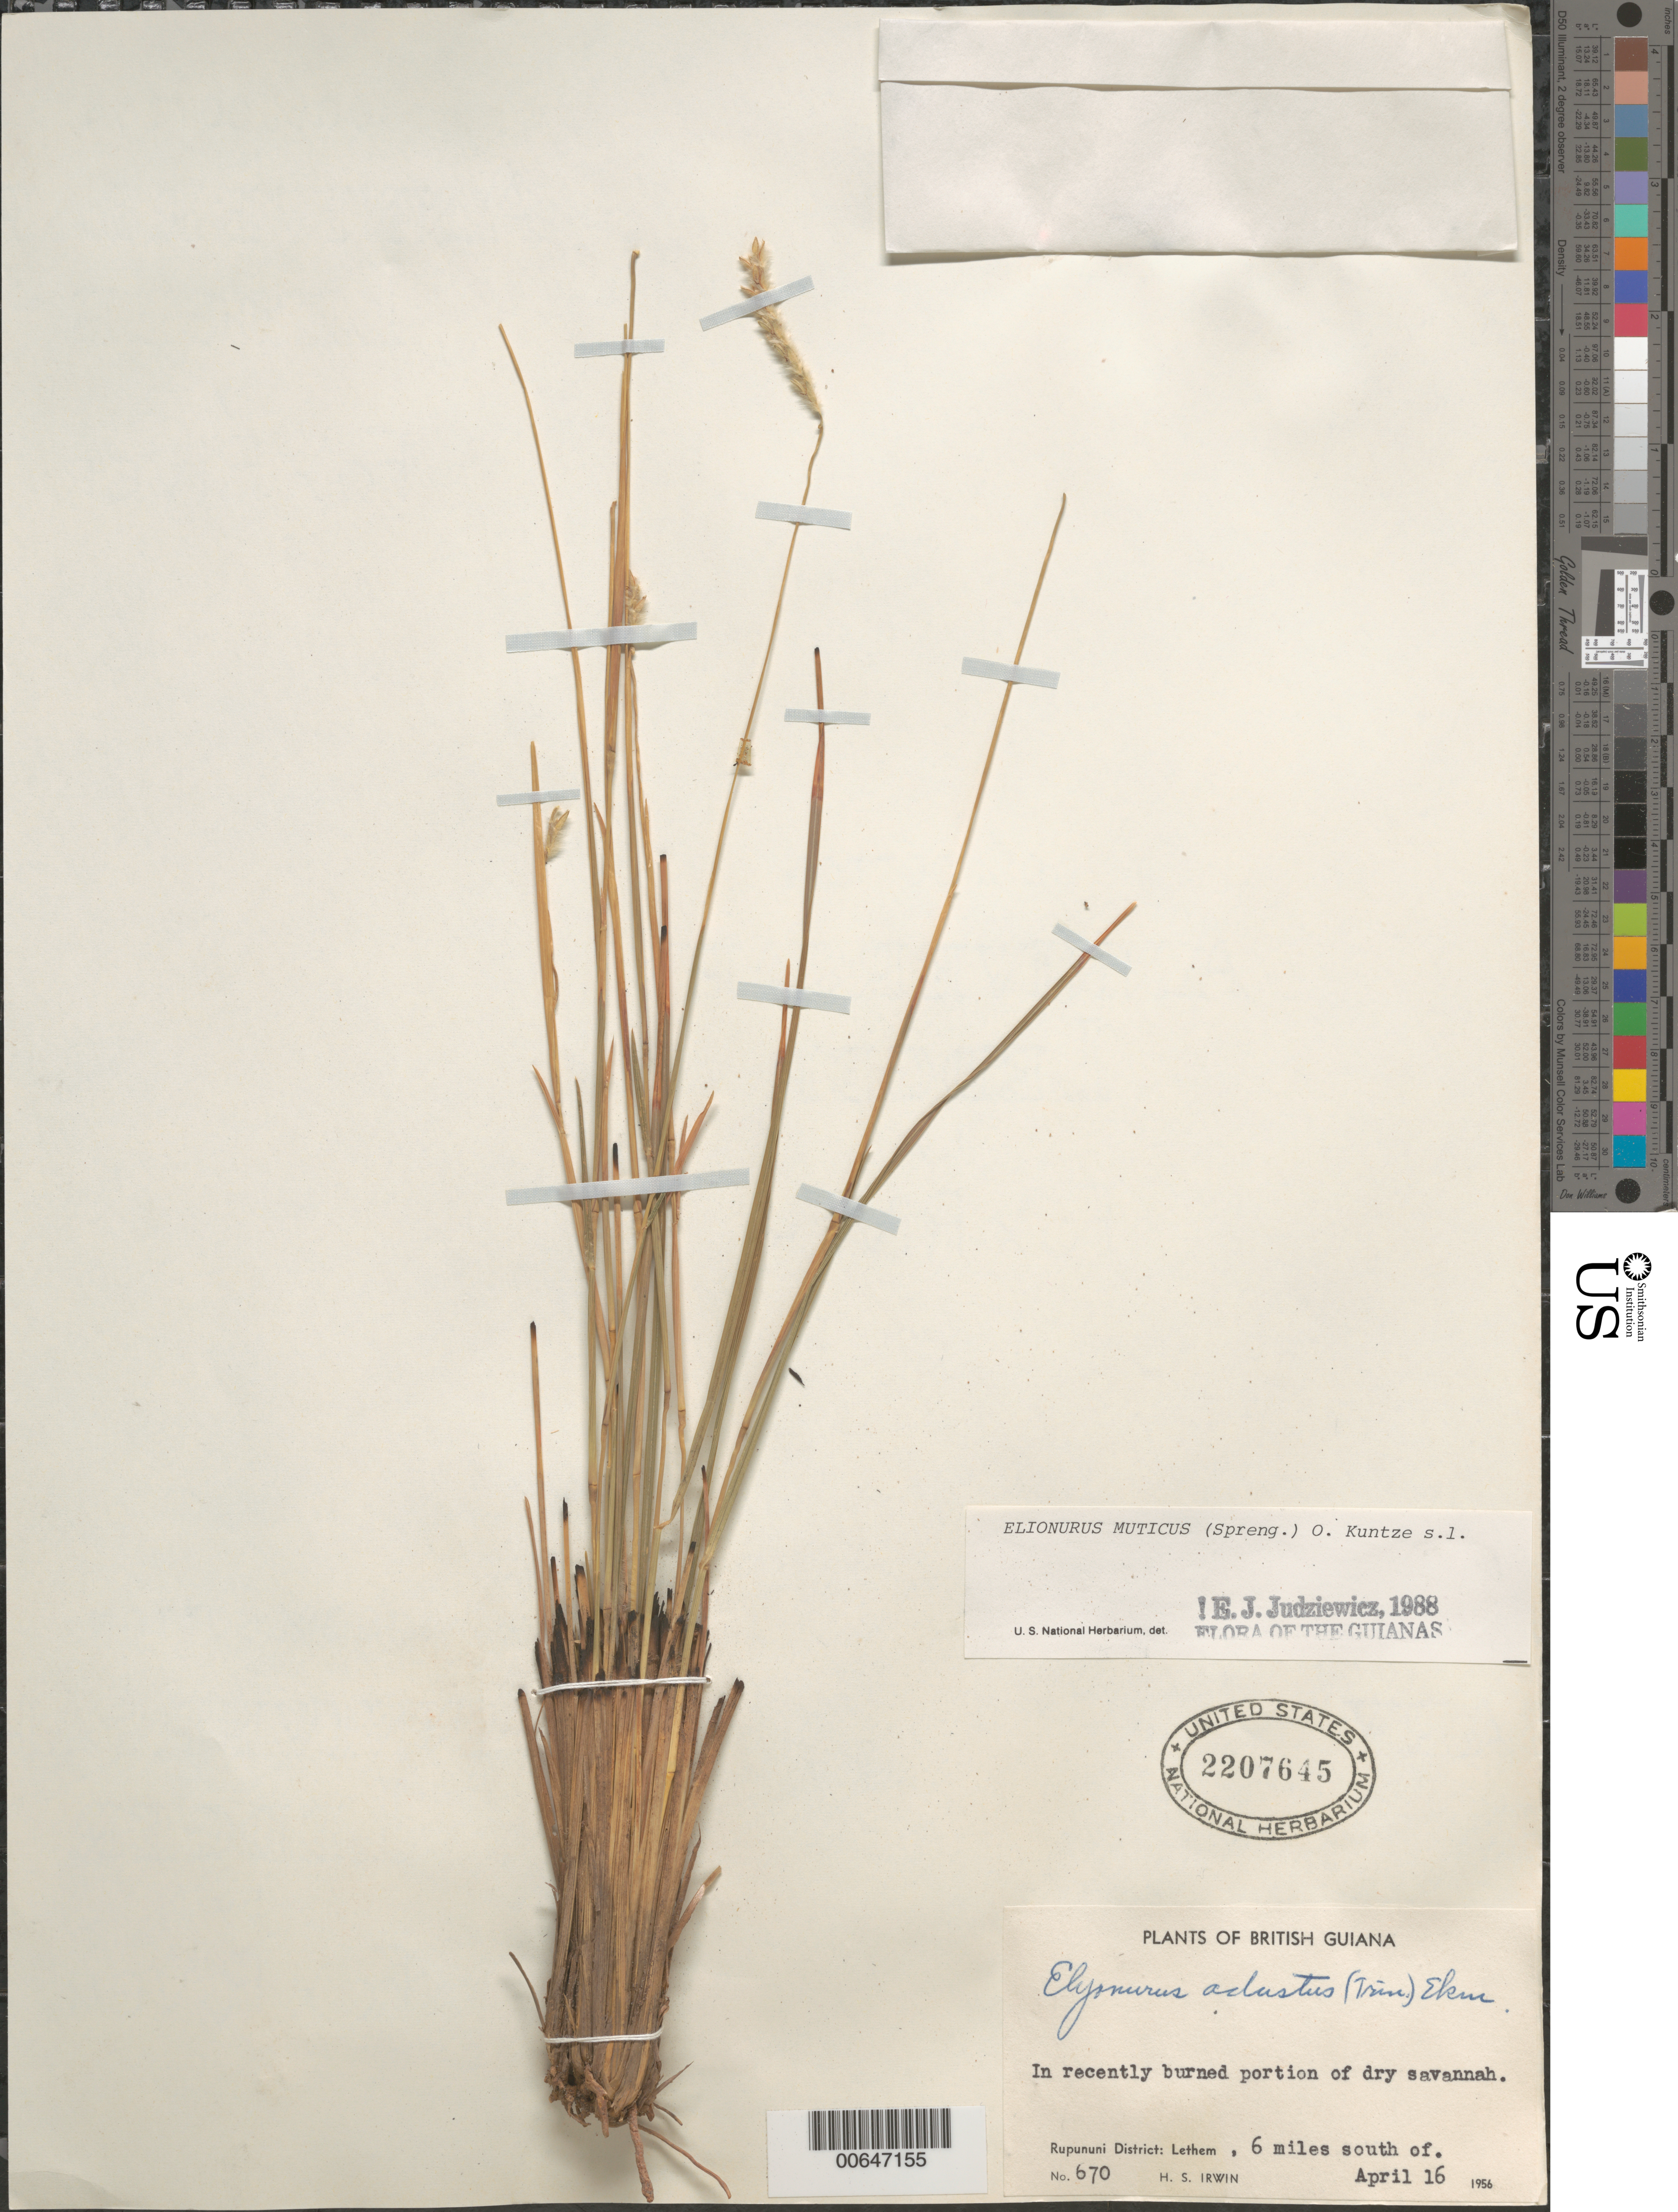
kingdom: Plantae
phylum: Tracheophyta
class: Liliopsida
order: Poales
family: Poaceae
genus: Elionurus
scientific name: Elionurus muticus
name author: (Spreng.) Kuntze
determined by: Judziewicz, E. J.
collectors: H. Irwin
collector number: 670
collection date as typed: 16-Apr-56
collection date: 1956-04-16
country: Guyana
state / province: U. Takutu-U. Essequibo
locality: Rupununi Dist., 6 mi. S of Lethem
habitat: Recently burned portion of dry savanna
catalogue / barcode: US 2207645